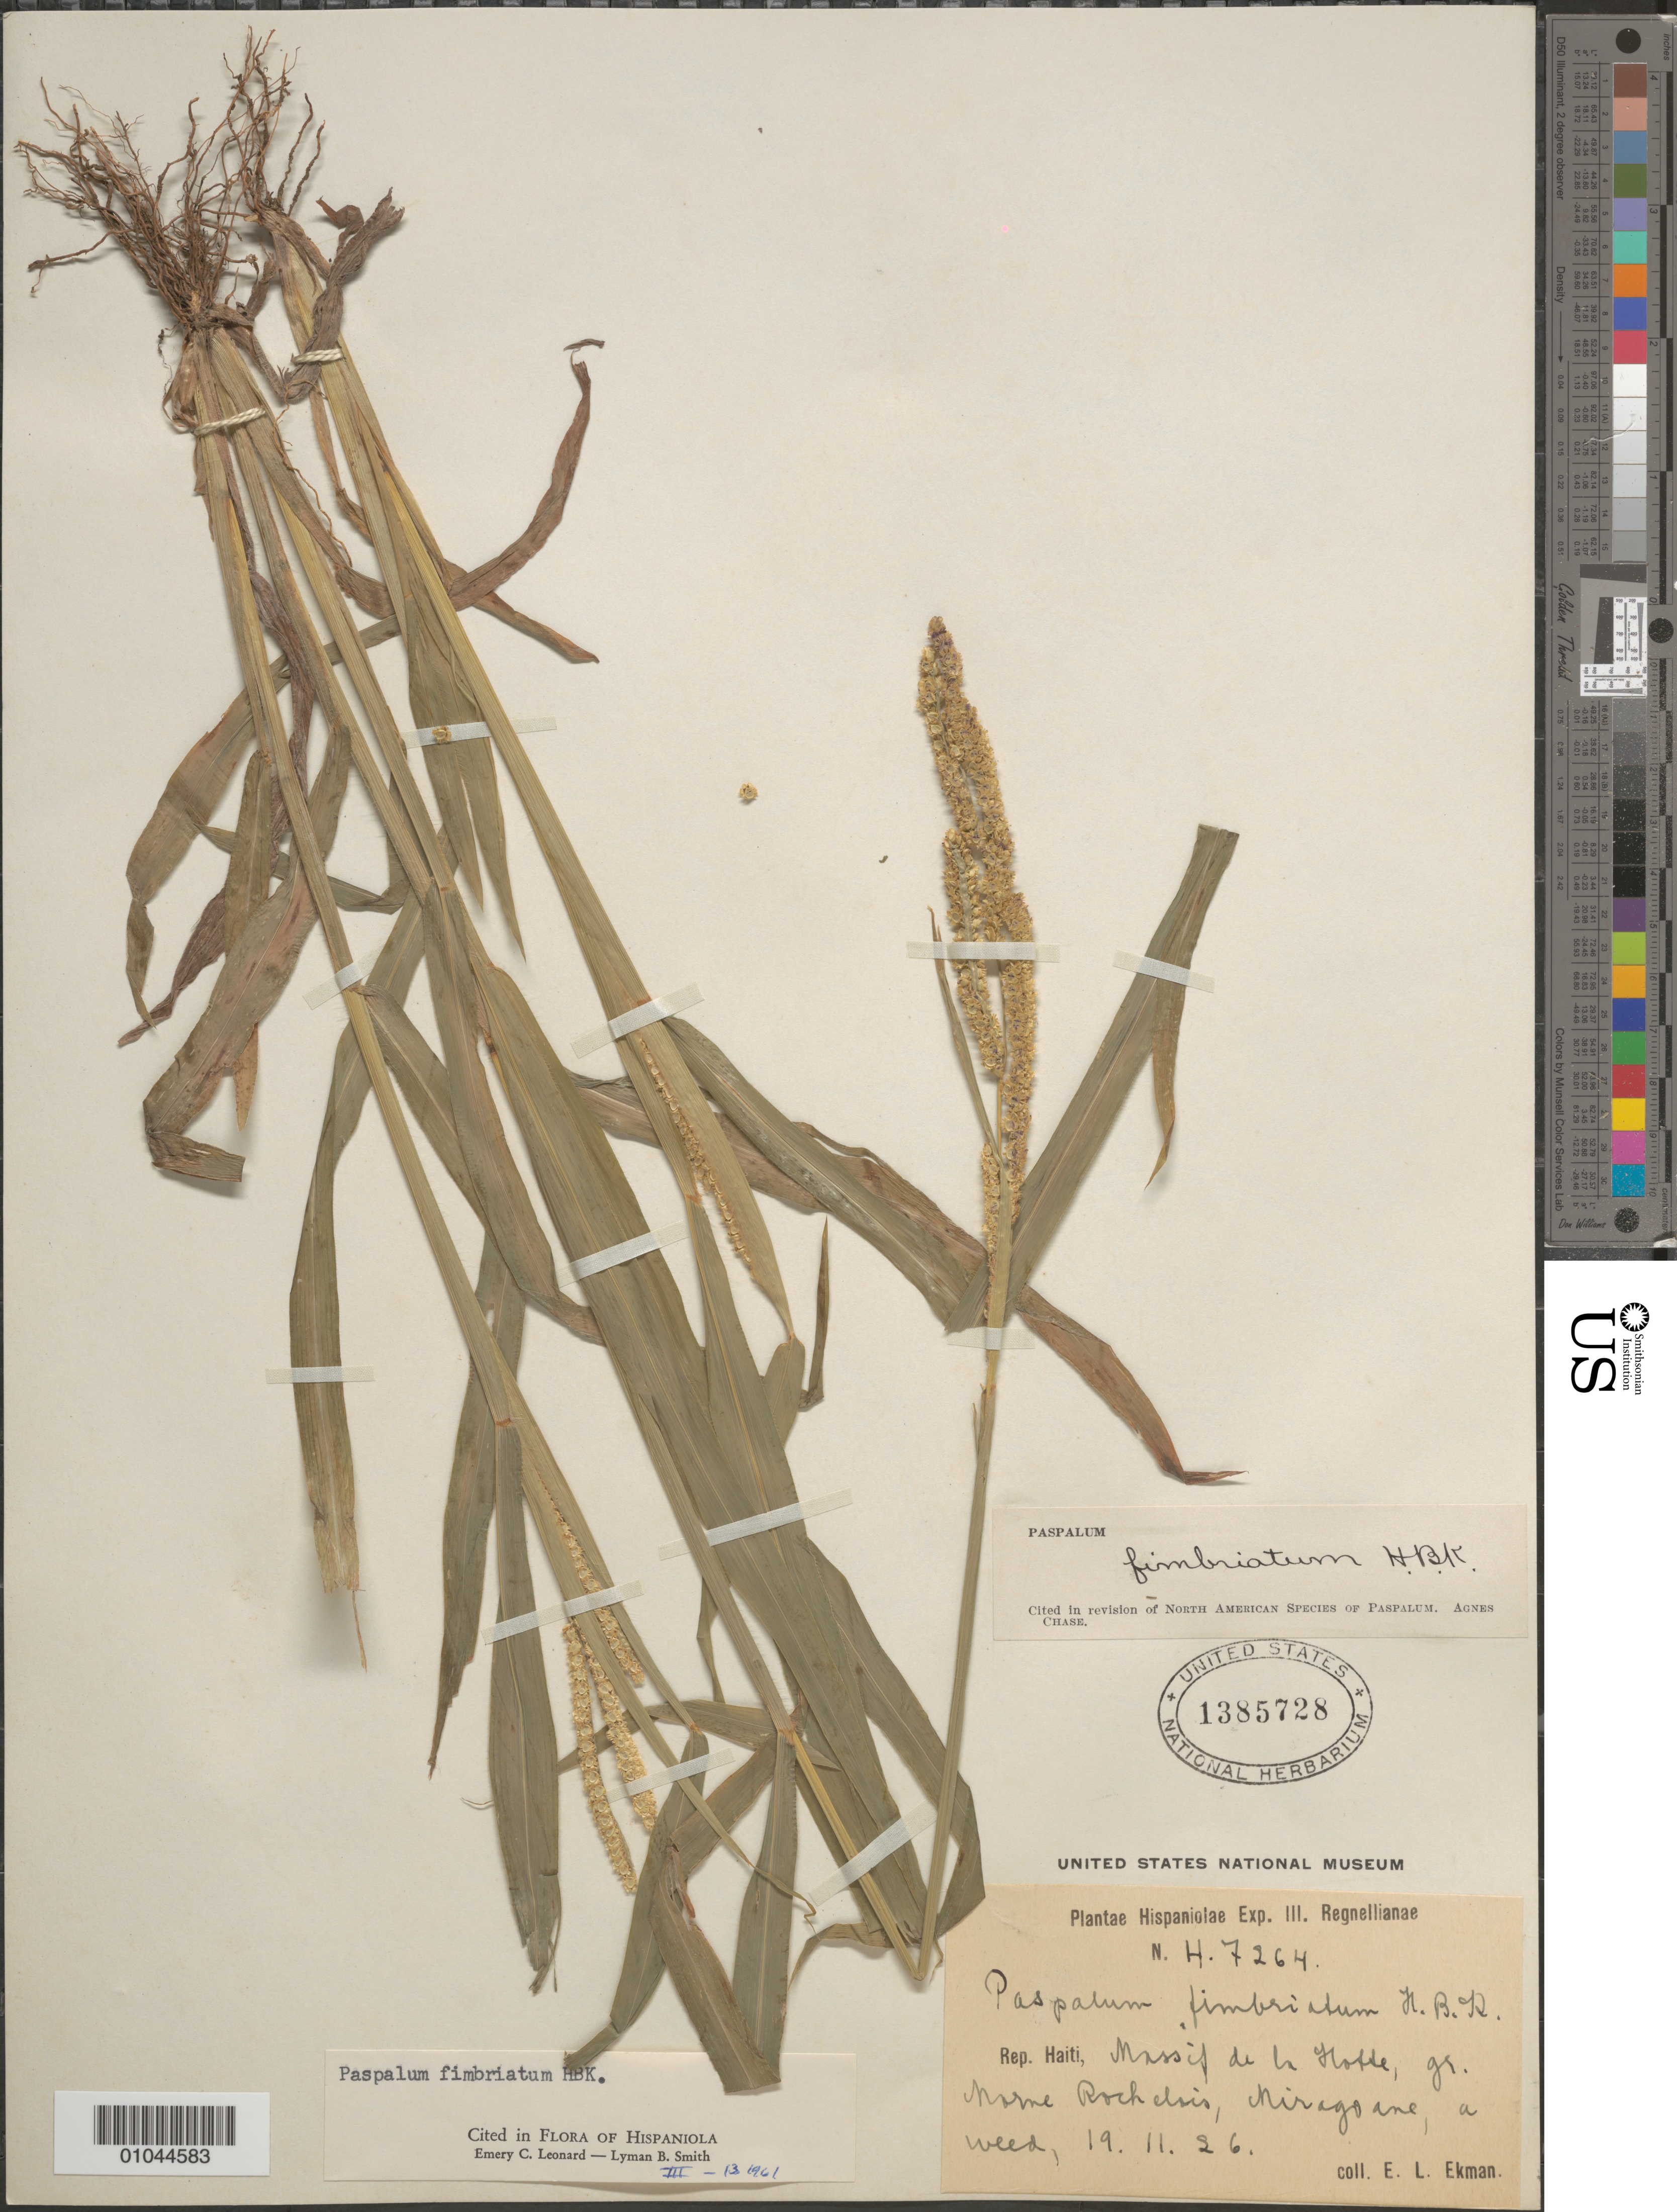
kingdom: Plantae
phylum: Tracheophyta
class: Liliopsida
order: Poales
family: Poaceae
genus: Paspalum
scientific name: Paspalum fimbriatum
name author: Kunth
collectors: E. L. Ekman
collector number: H 7264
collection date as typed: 19 Nov 1926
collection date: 1926-11-19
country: Haiti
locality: Massif de la Hotte, gr. Marne Rochelais, Niragoane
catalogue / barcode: US 1385728